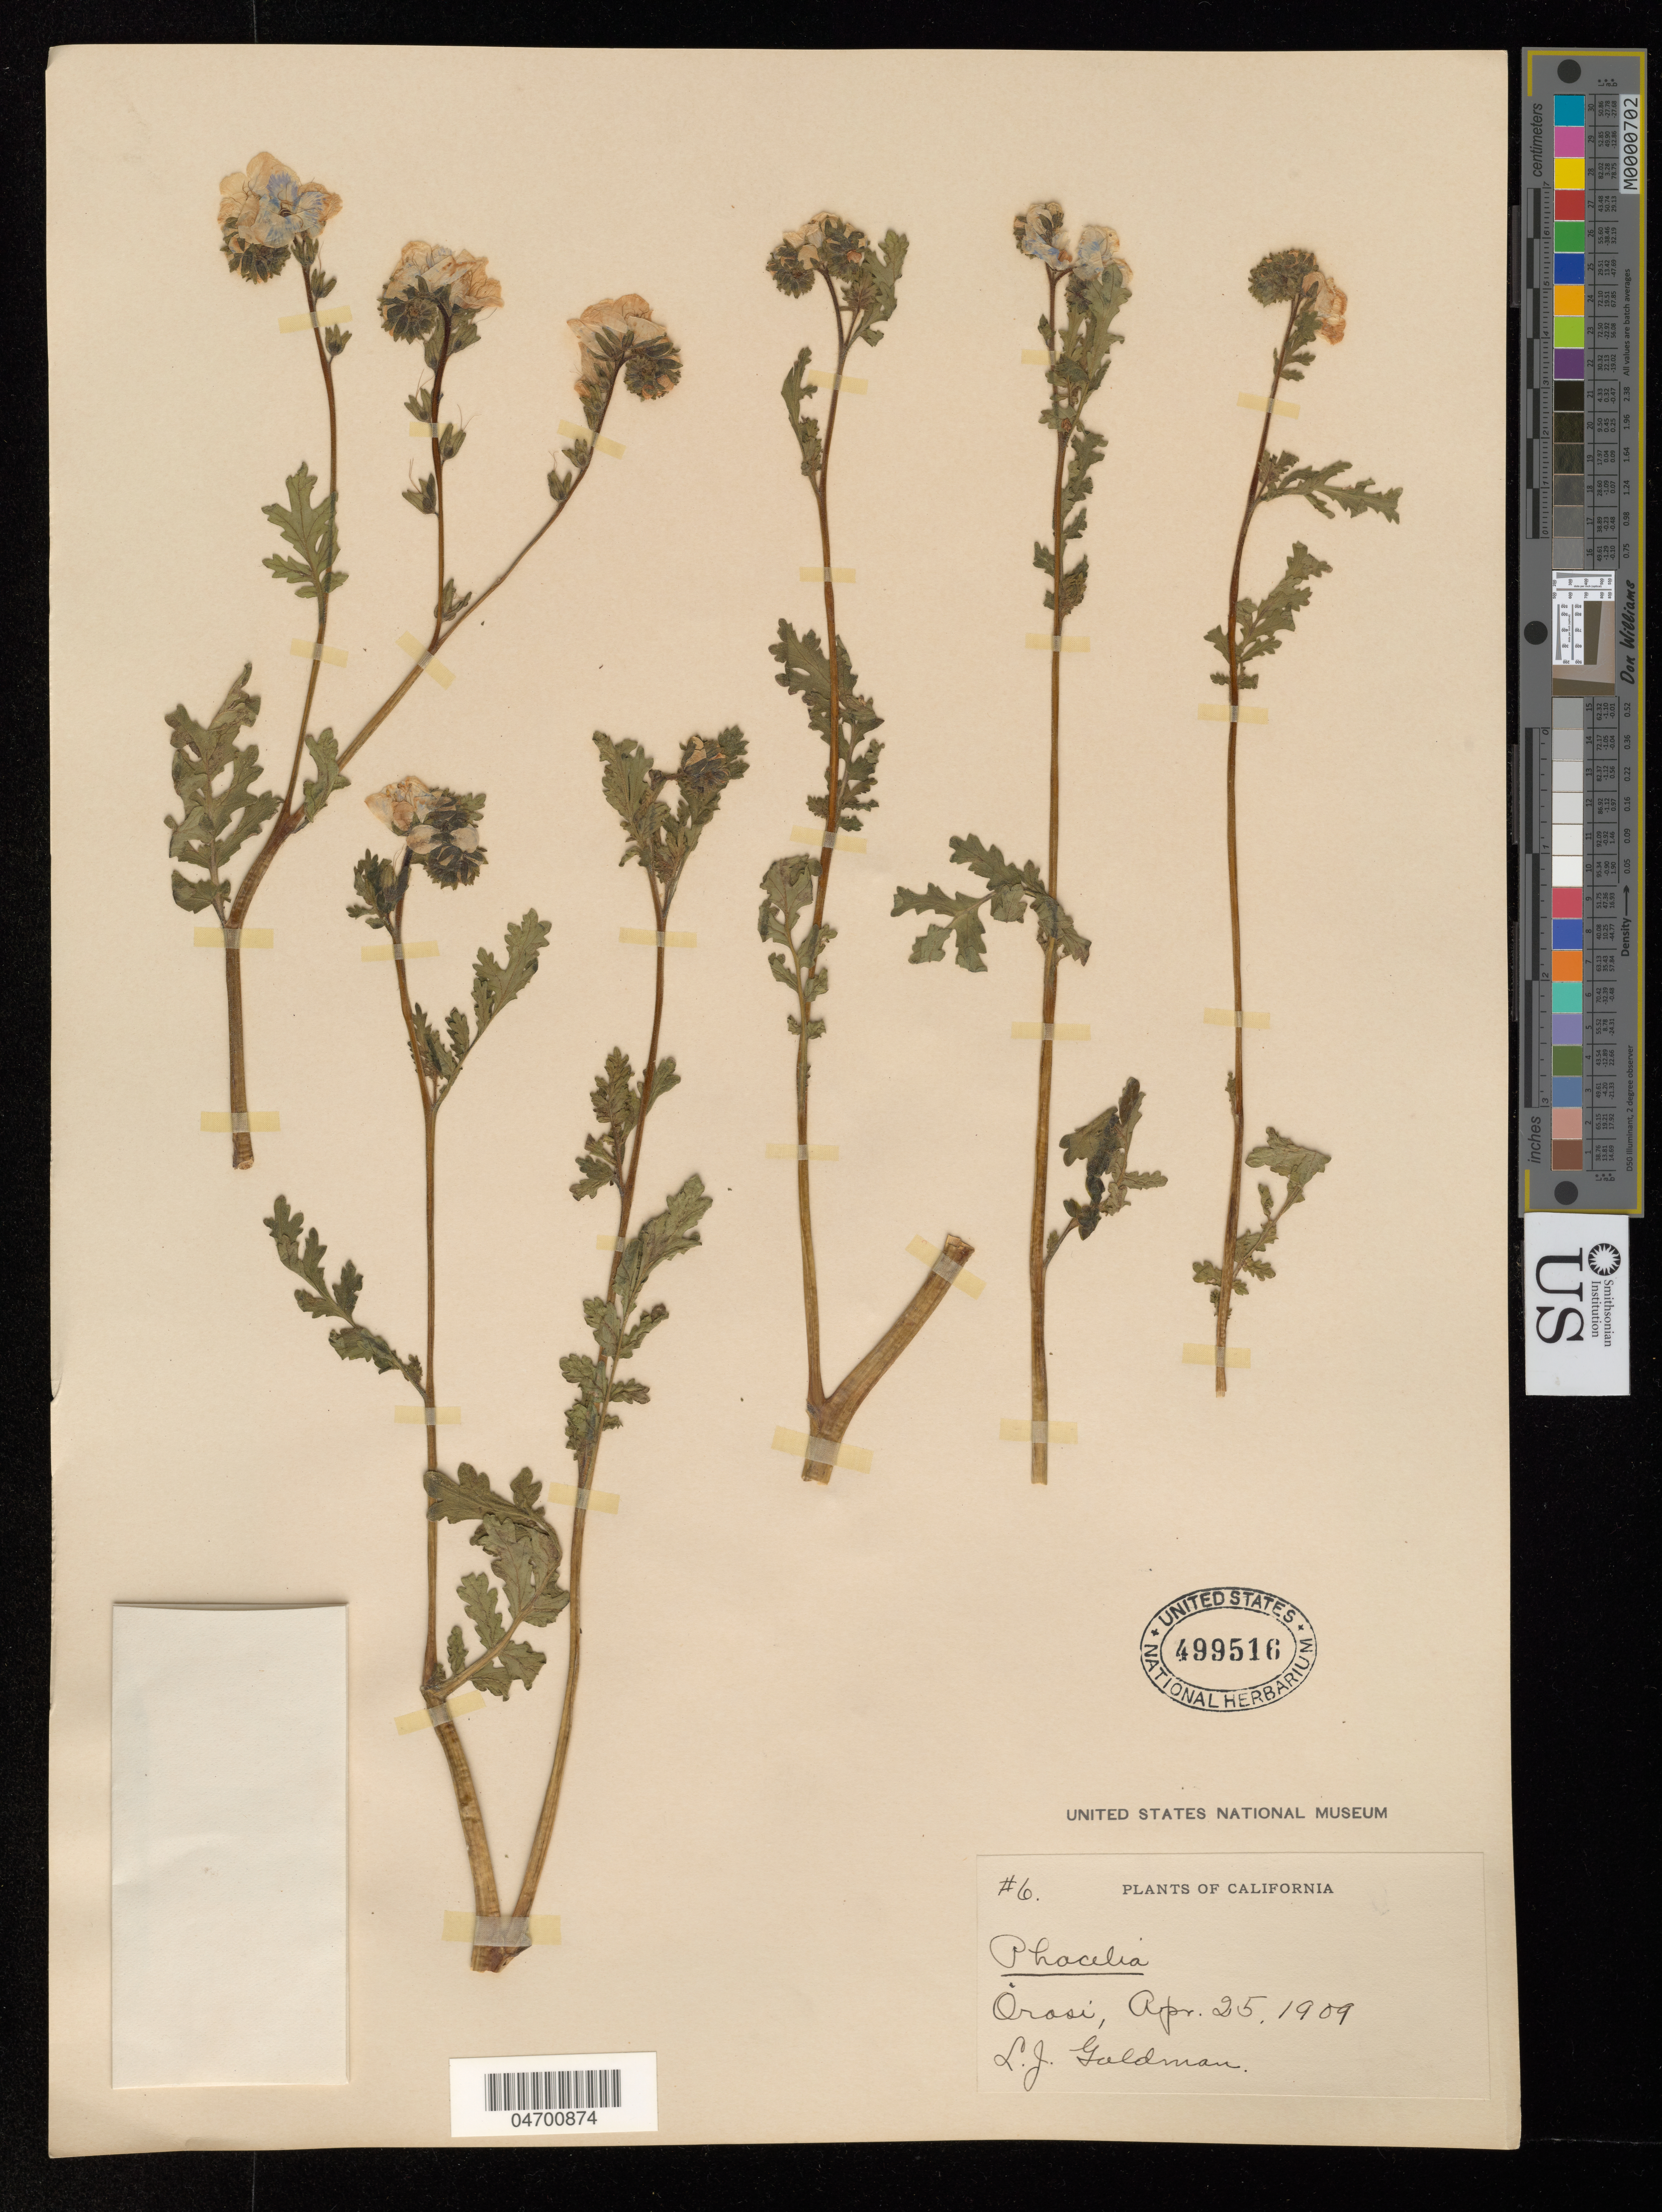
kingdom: Plantae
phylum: Tracheophyta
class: Magnoliopsida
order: Boraginales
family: Hydrophyllaceae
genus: Phacelia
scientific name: Phacelia sp.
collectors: L. Goldman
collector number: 6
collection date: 1909-04-25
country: United States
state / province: California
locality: Orasi.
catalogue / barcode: US 499516